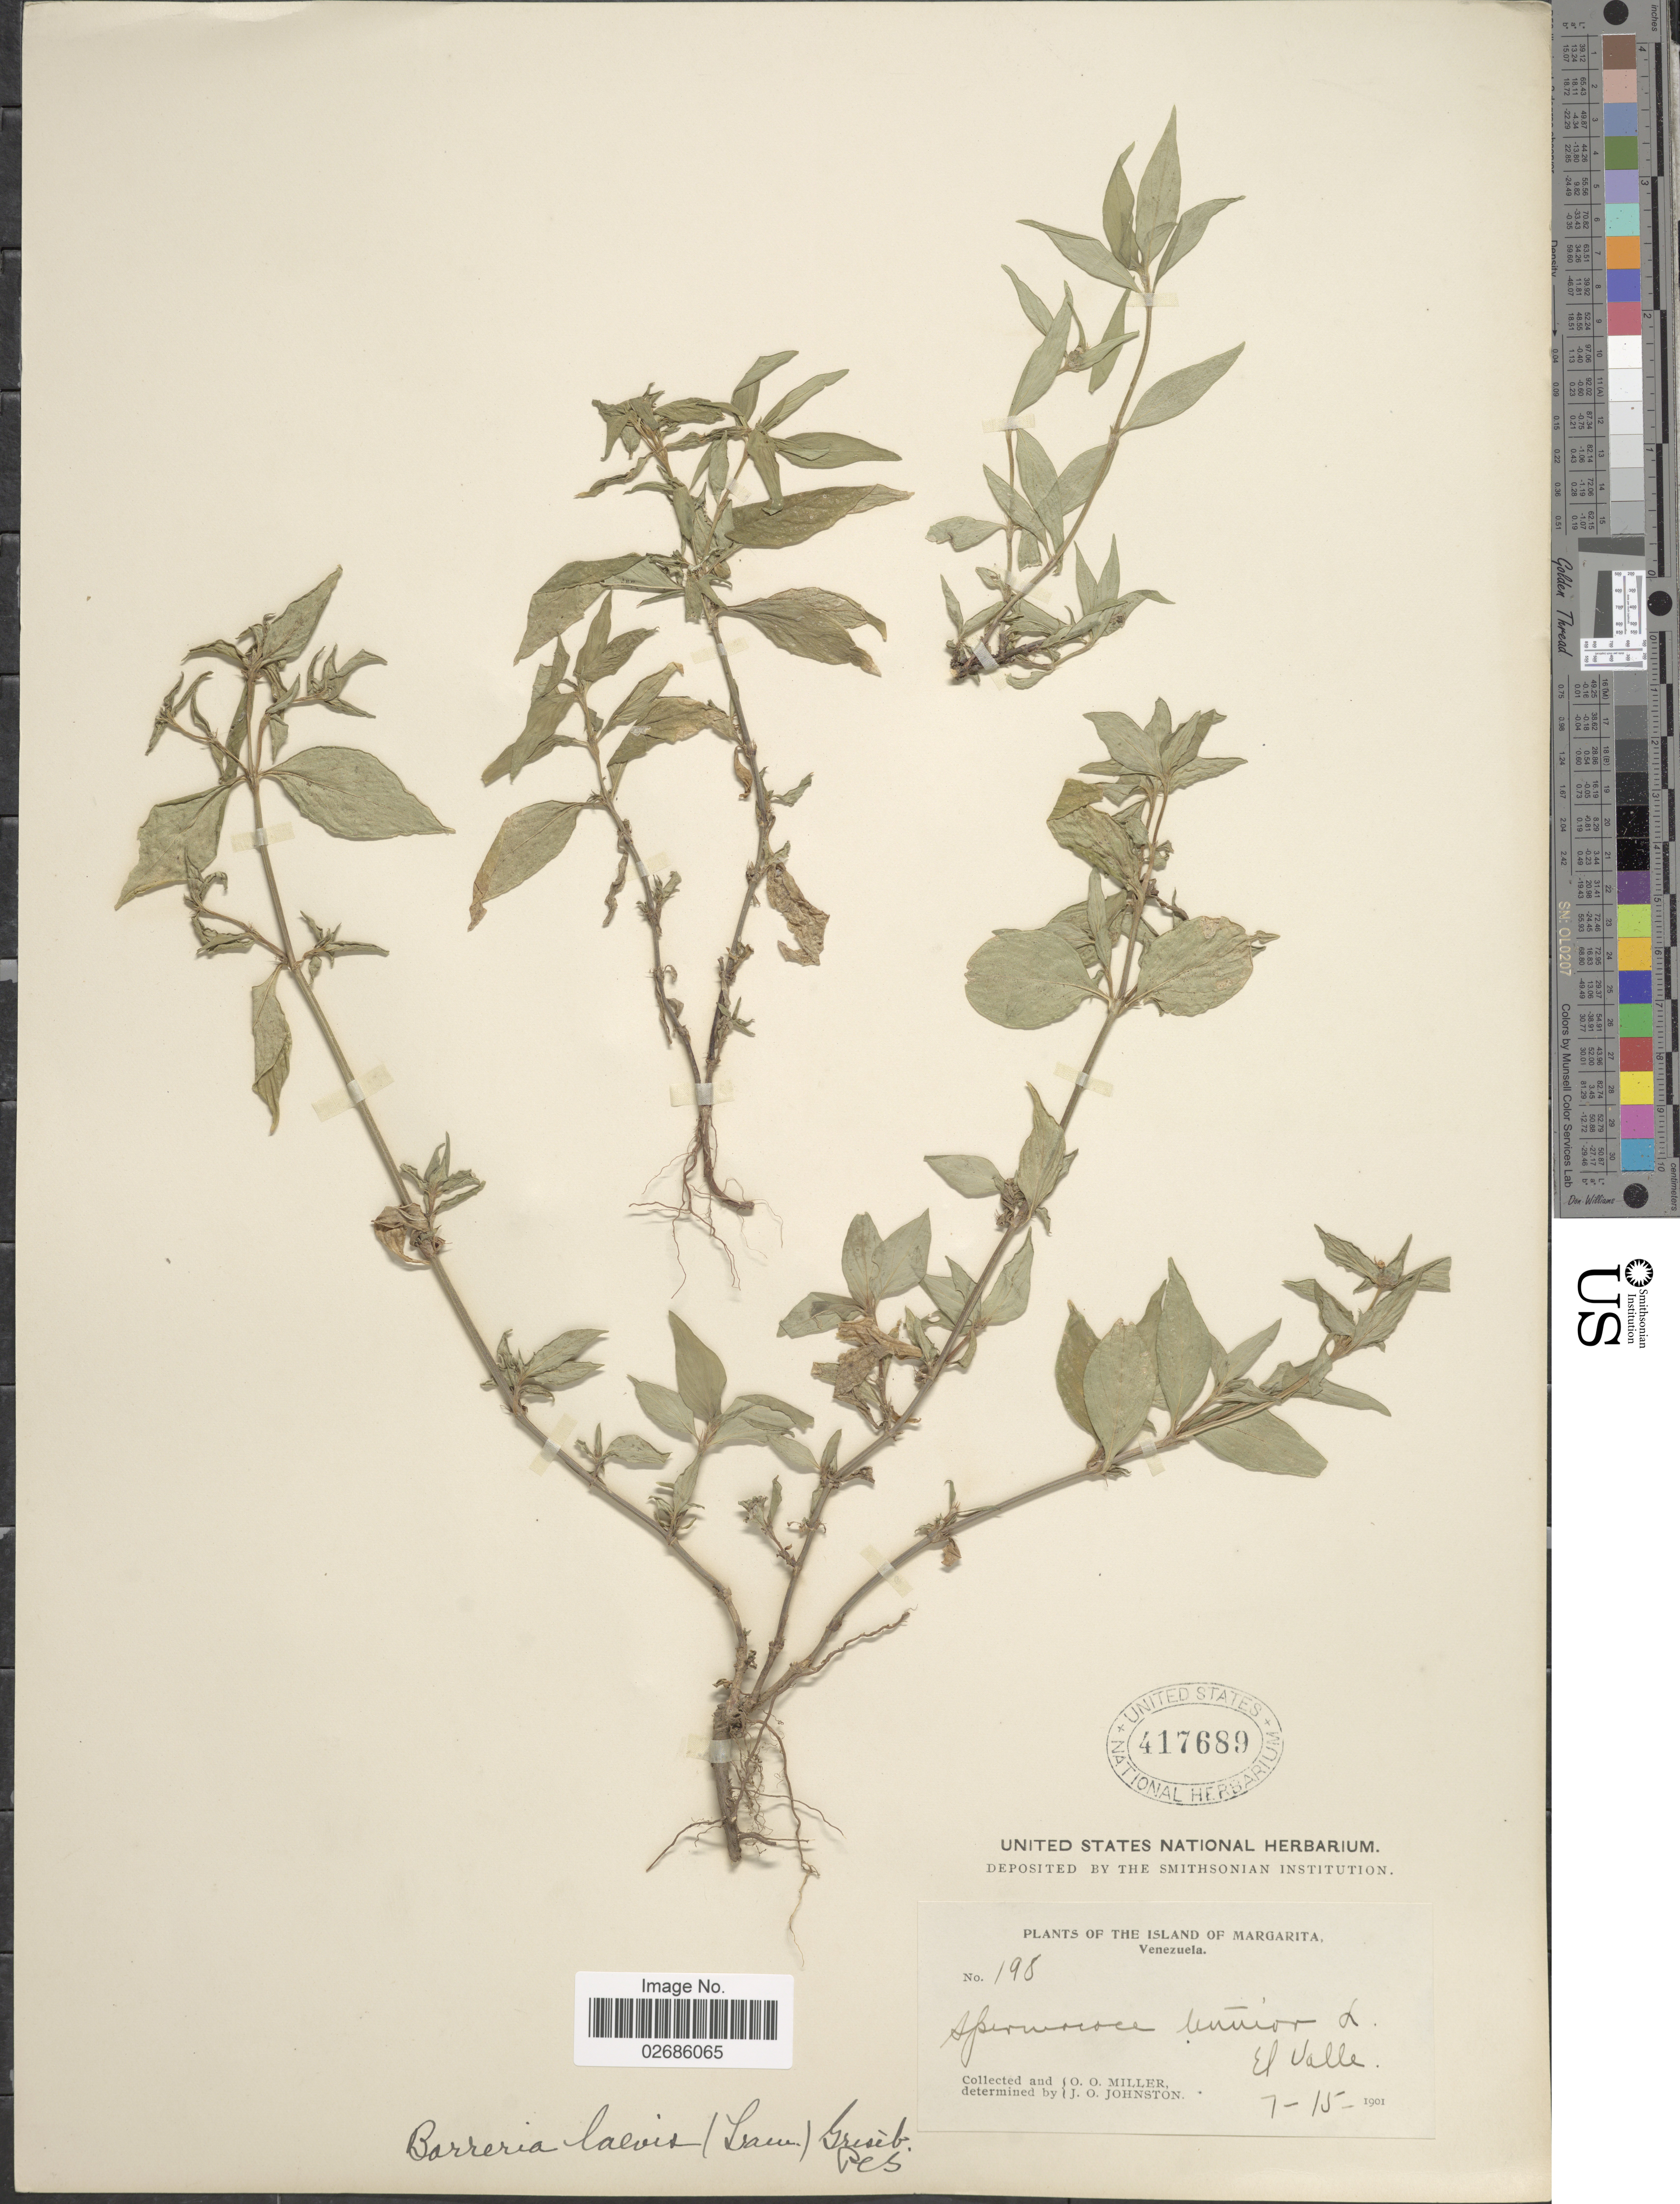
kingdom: Plantae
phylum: Tracheophyta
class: Magnoliopsida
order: Gentianales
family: Rubiaceae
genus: Borreria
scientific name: Borreria assurgens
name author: (Ruiz & Pav.) Griseb.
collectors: O. O. Miller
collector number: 198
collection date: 1901-07-15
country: Venezuela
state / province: Nueva Esparta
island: Margarita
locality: Island of Margarita. El Valle.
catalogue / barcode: US 417689